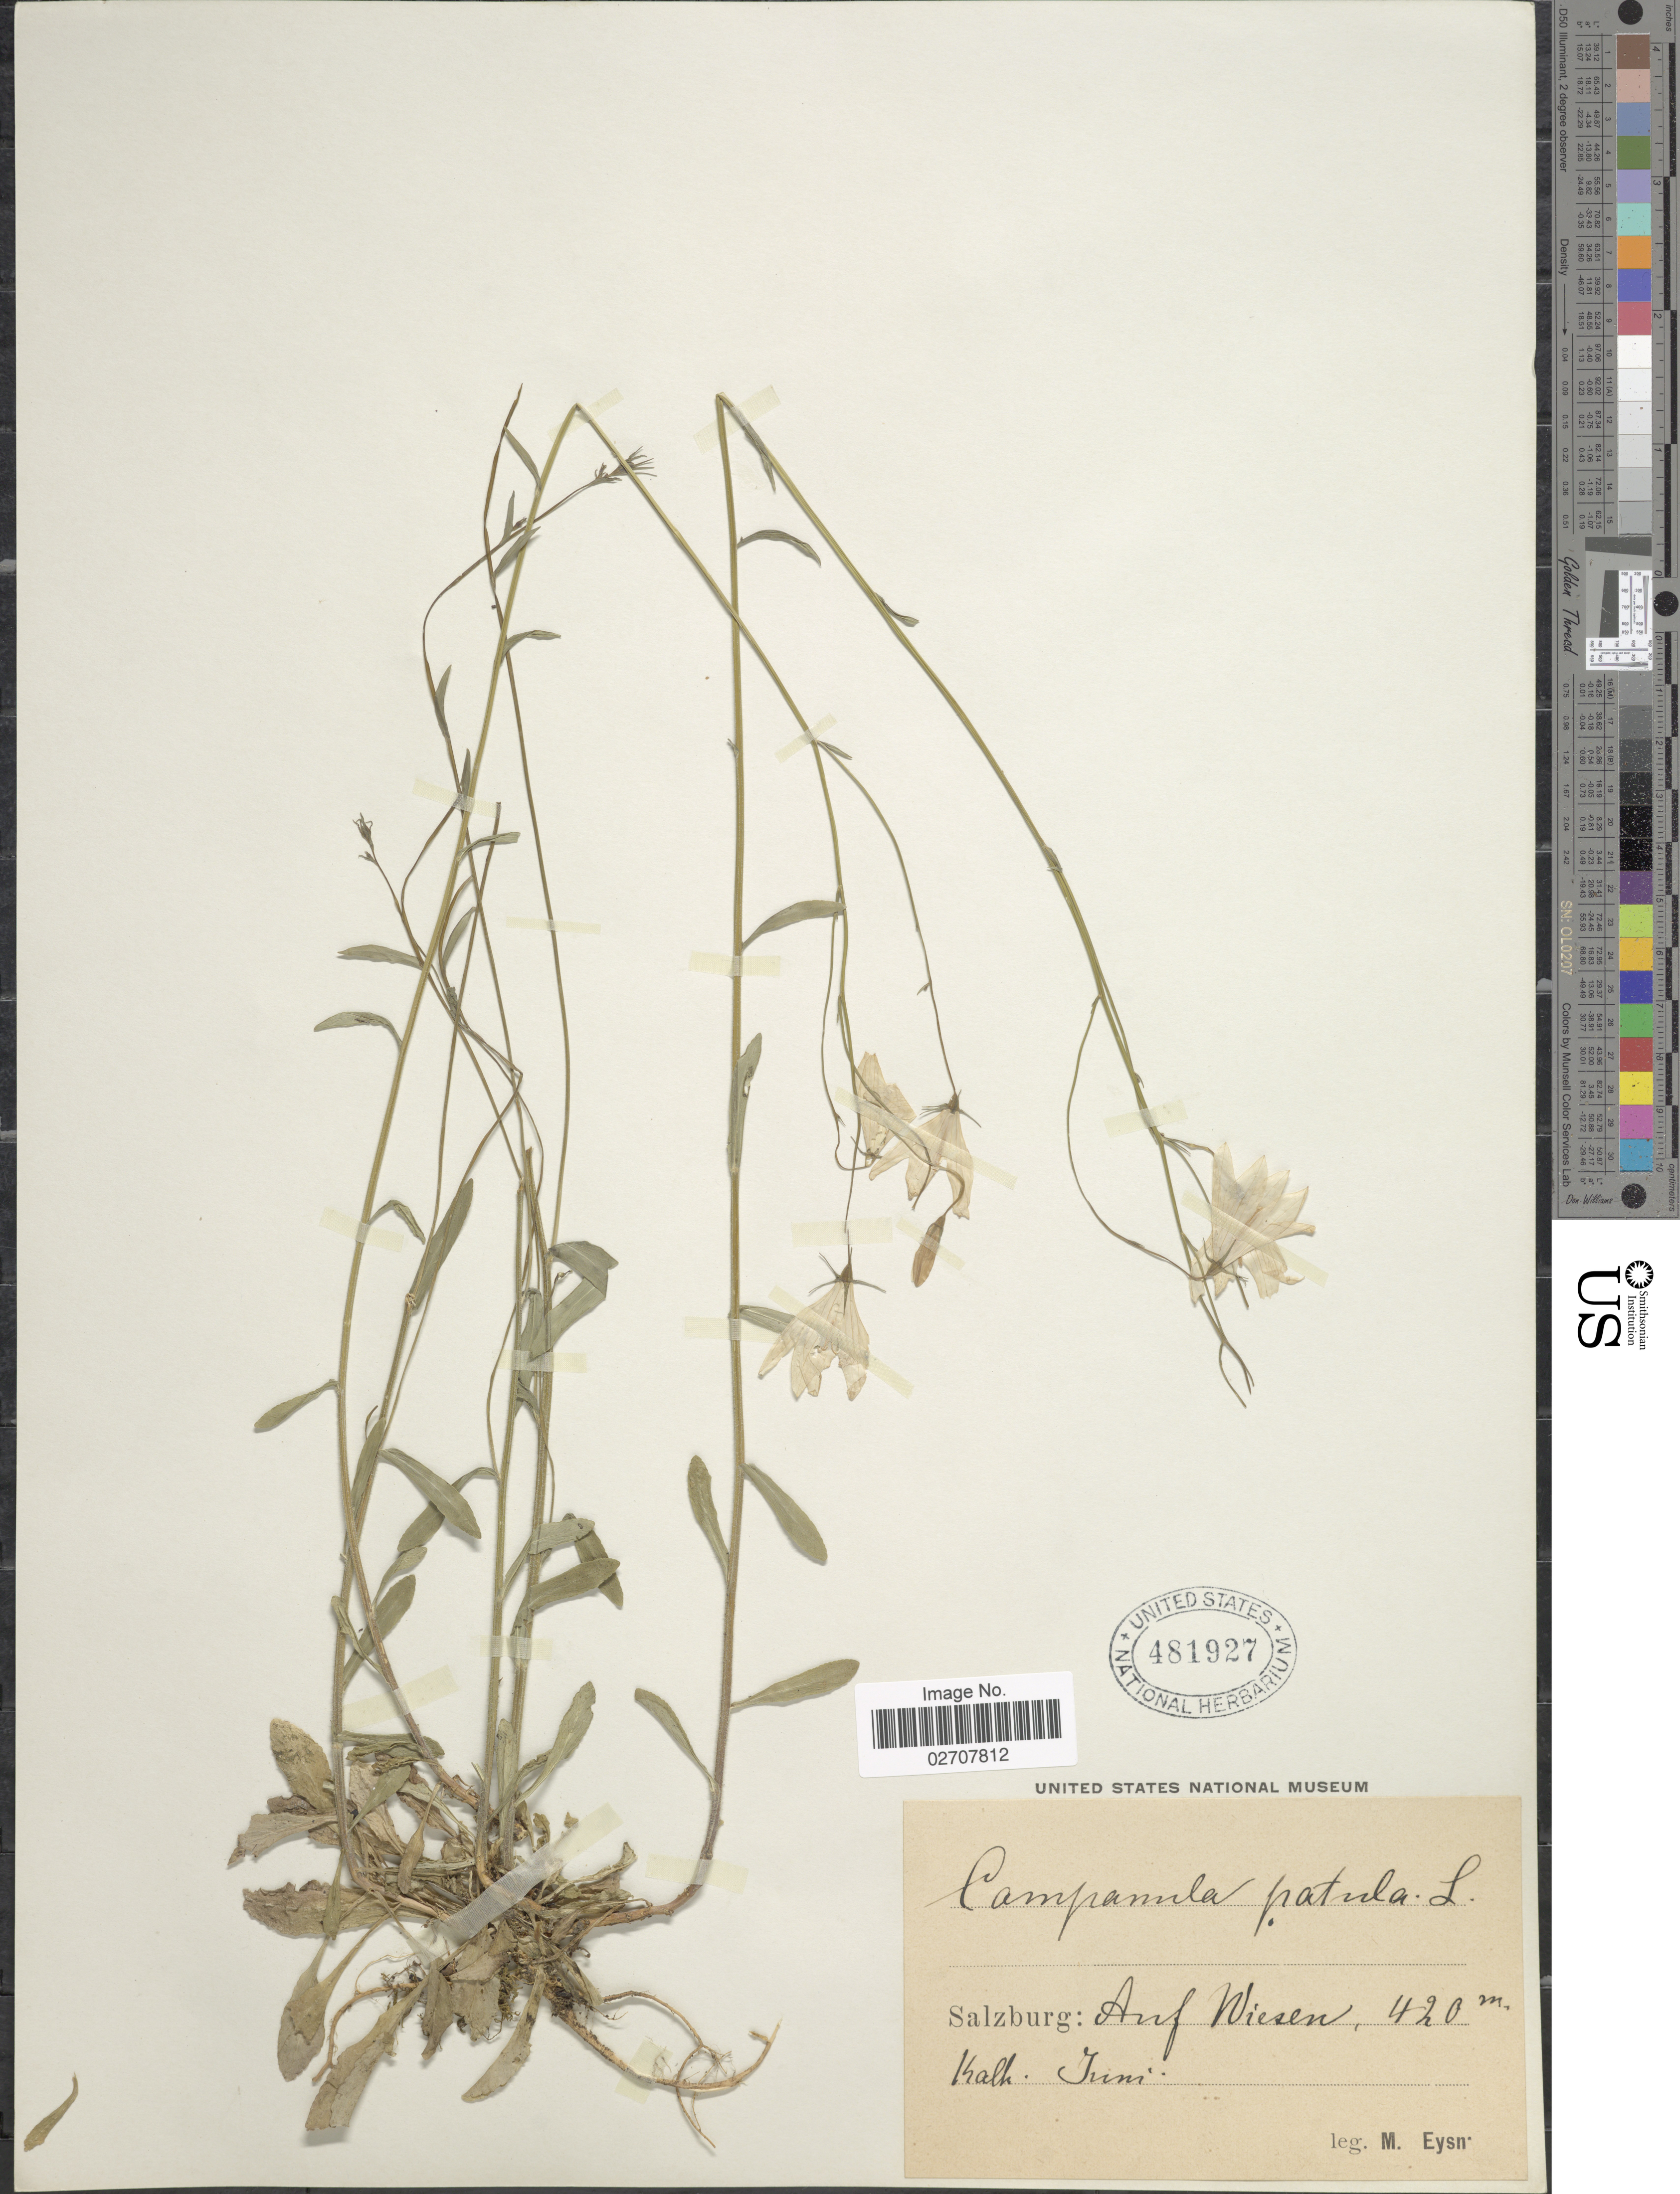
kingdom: Plantae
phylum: Tracheophyta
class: Magnoliopsida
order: Asterales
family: Campanulaceae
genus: Campanula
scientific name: Campanula patula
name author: L.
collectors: M. Eysn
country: Austria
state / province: Salzburg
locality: Auf Wiesen, Kalk. Trini [interpreted]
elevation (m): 420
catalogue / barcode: US 481927